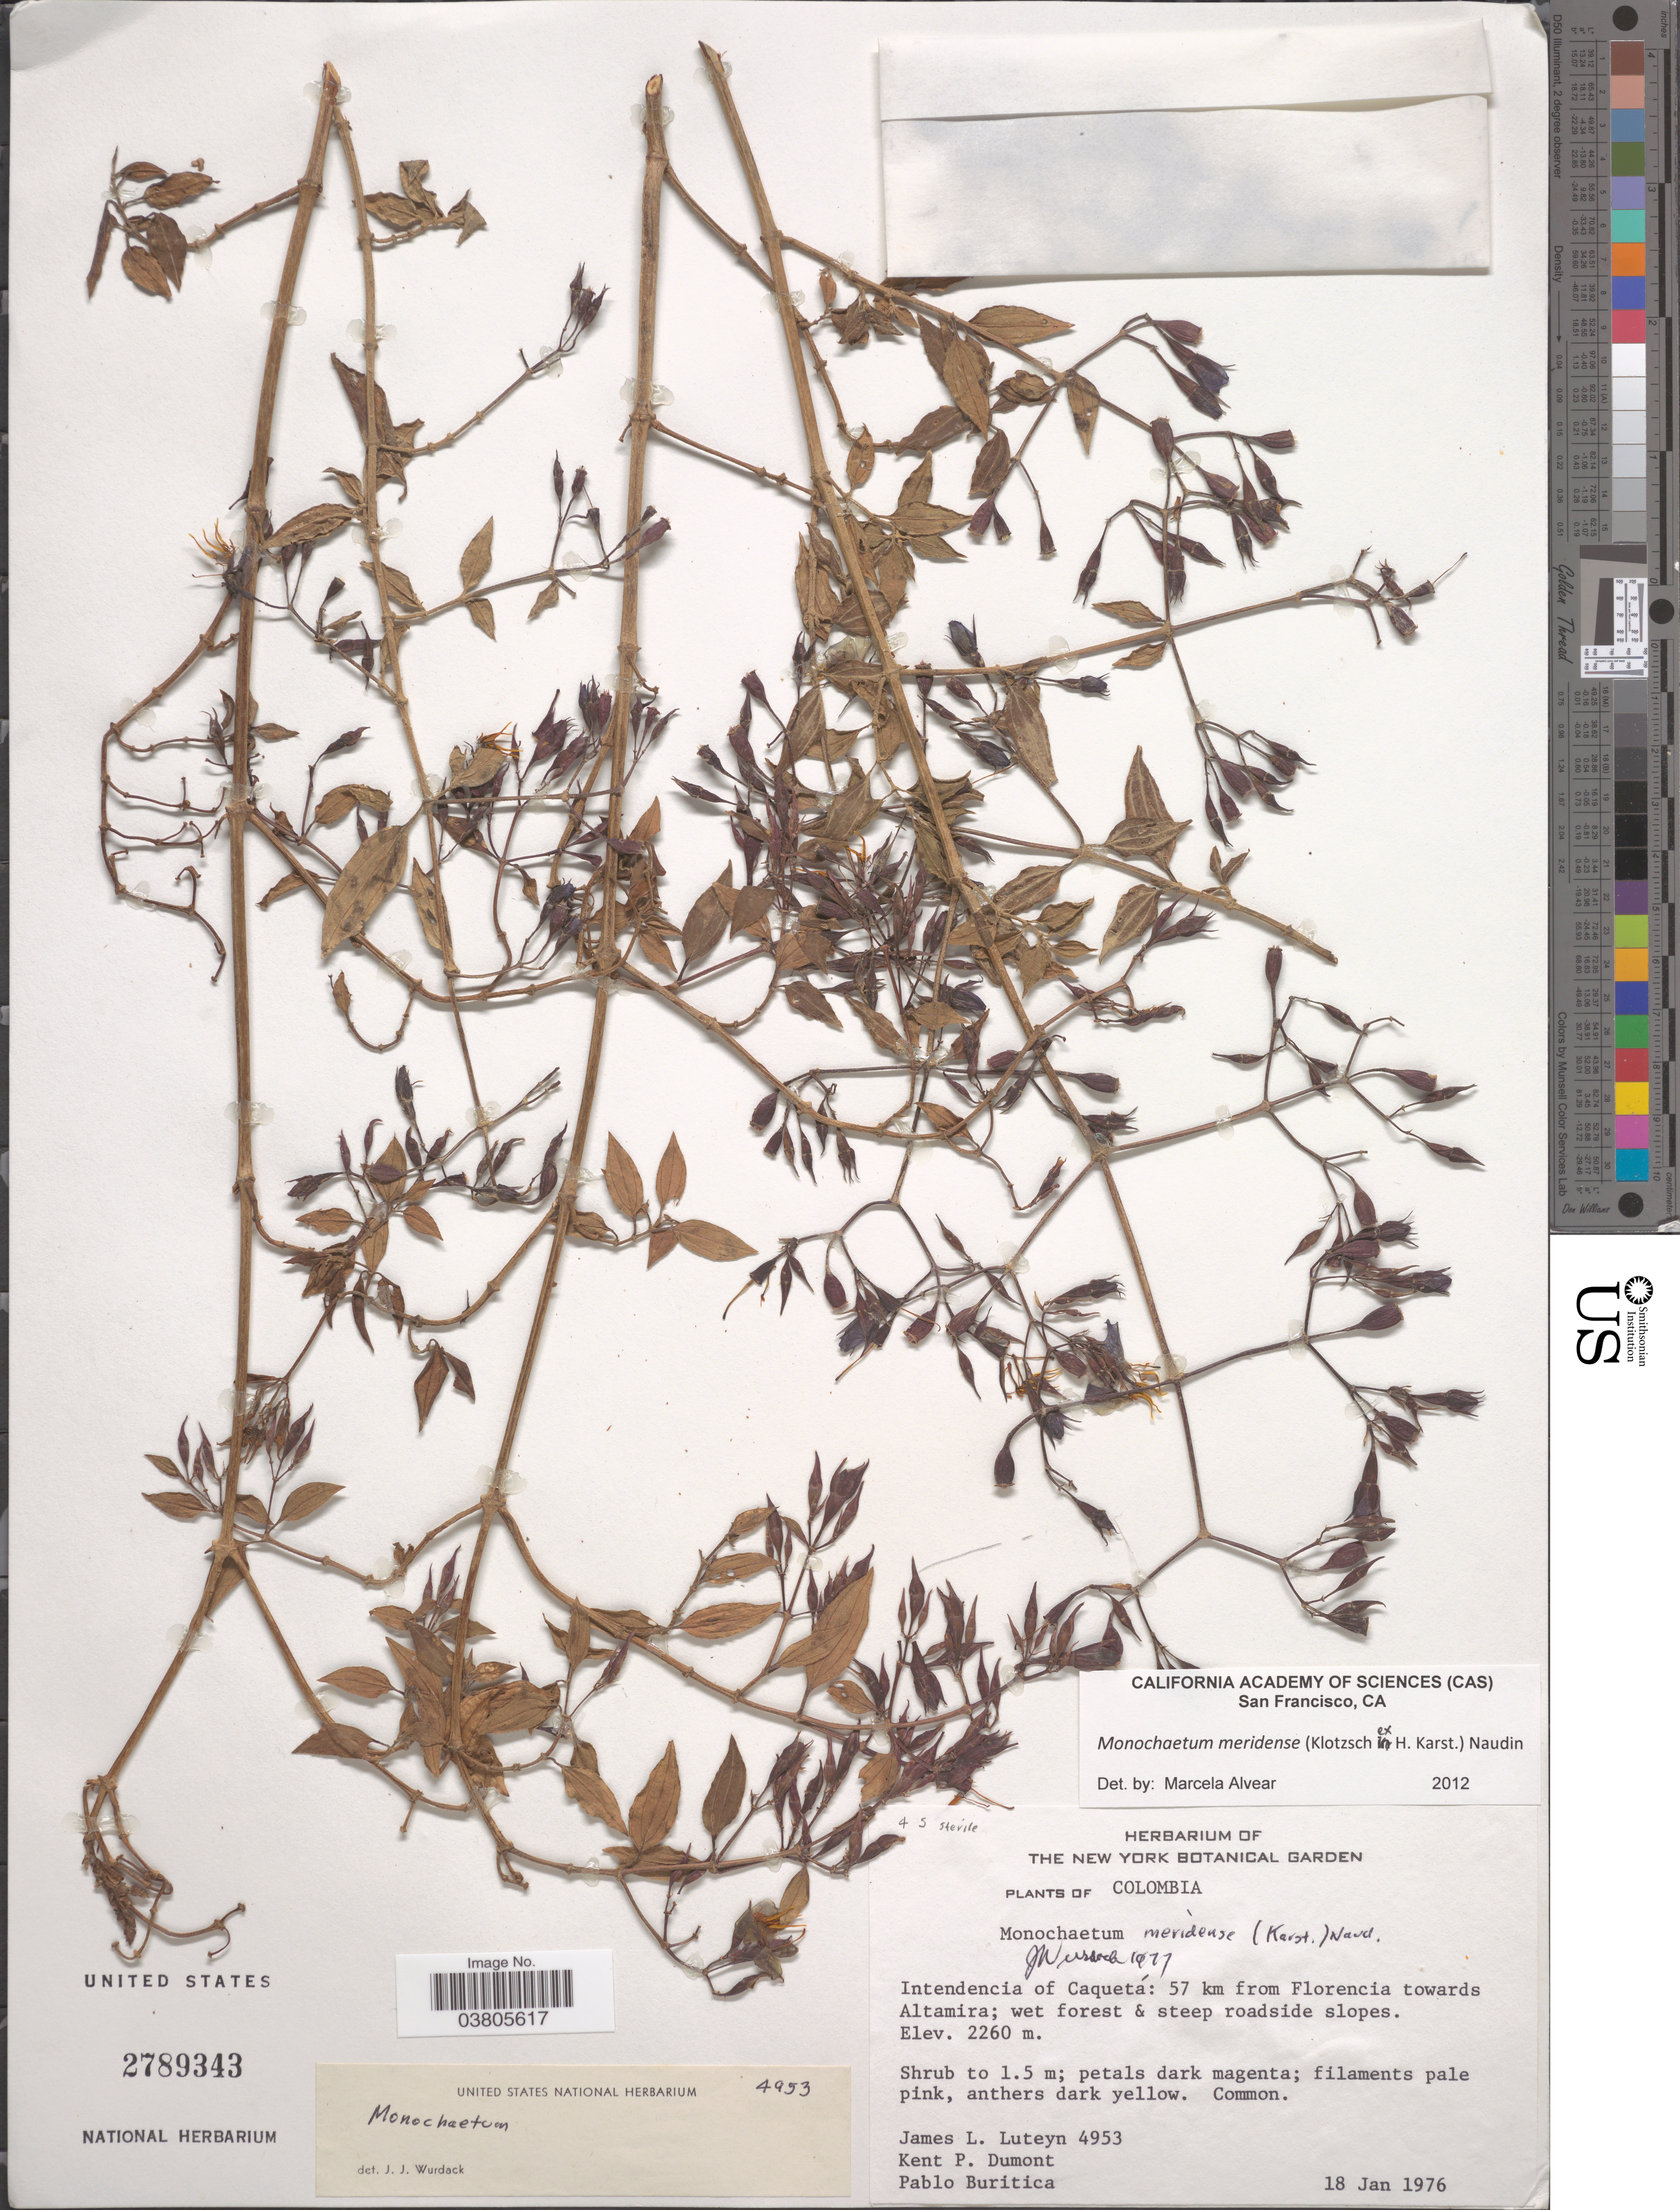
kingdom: Plantae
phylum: Tracheophyta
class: Magnoliopsida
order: Myrtales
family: Melastomataceae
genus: Monochaetum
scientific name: Monochaetum meridense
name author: (H. Karst.) Naudin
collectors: J. Luteyn, K. P. Dumont & P. Buritica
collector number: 4953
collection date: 1976-01-18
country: Colombia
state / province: Caquetá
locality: Intendencia of Caquetá: 57 km from Florencia towards Altamira.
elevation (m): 2260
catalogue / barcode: US 2789343